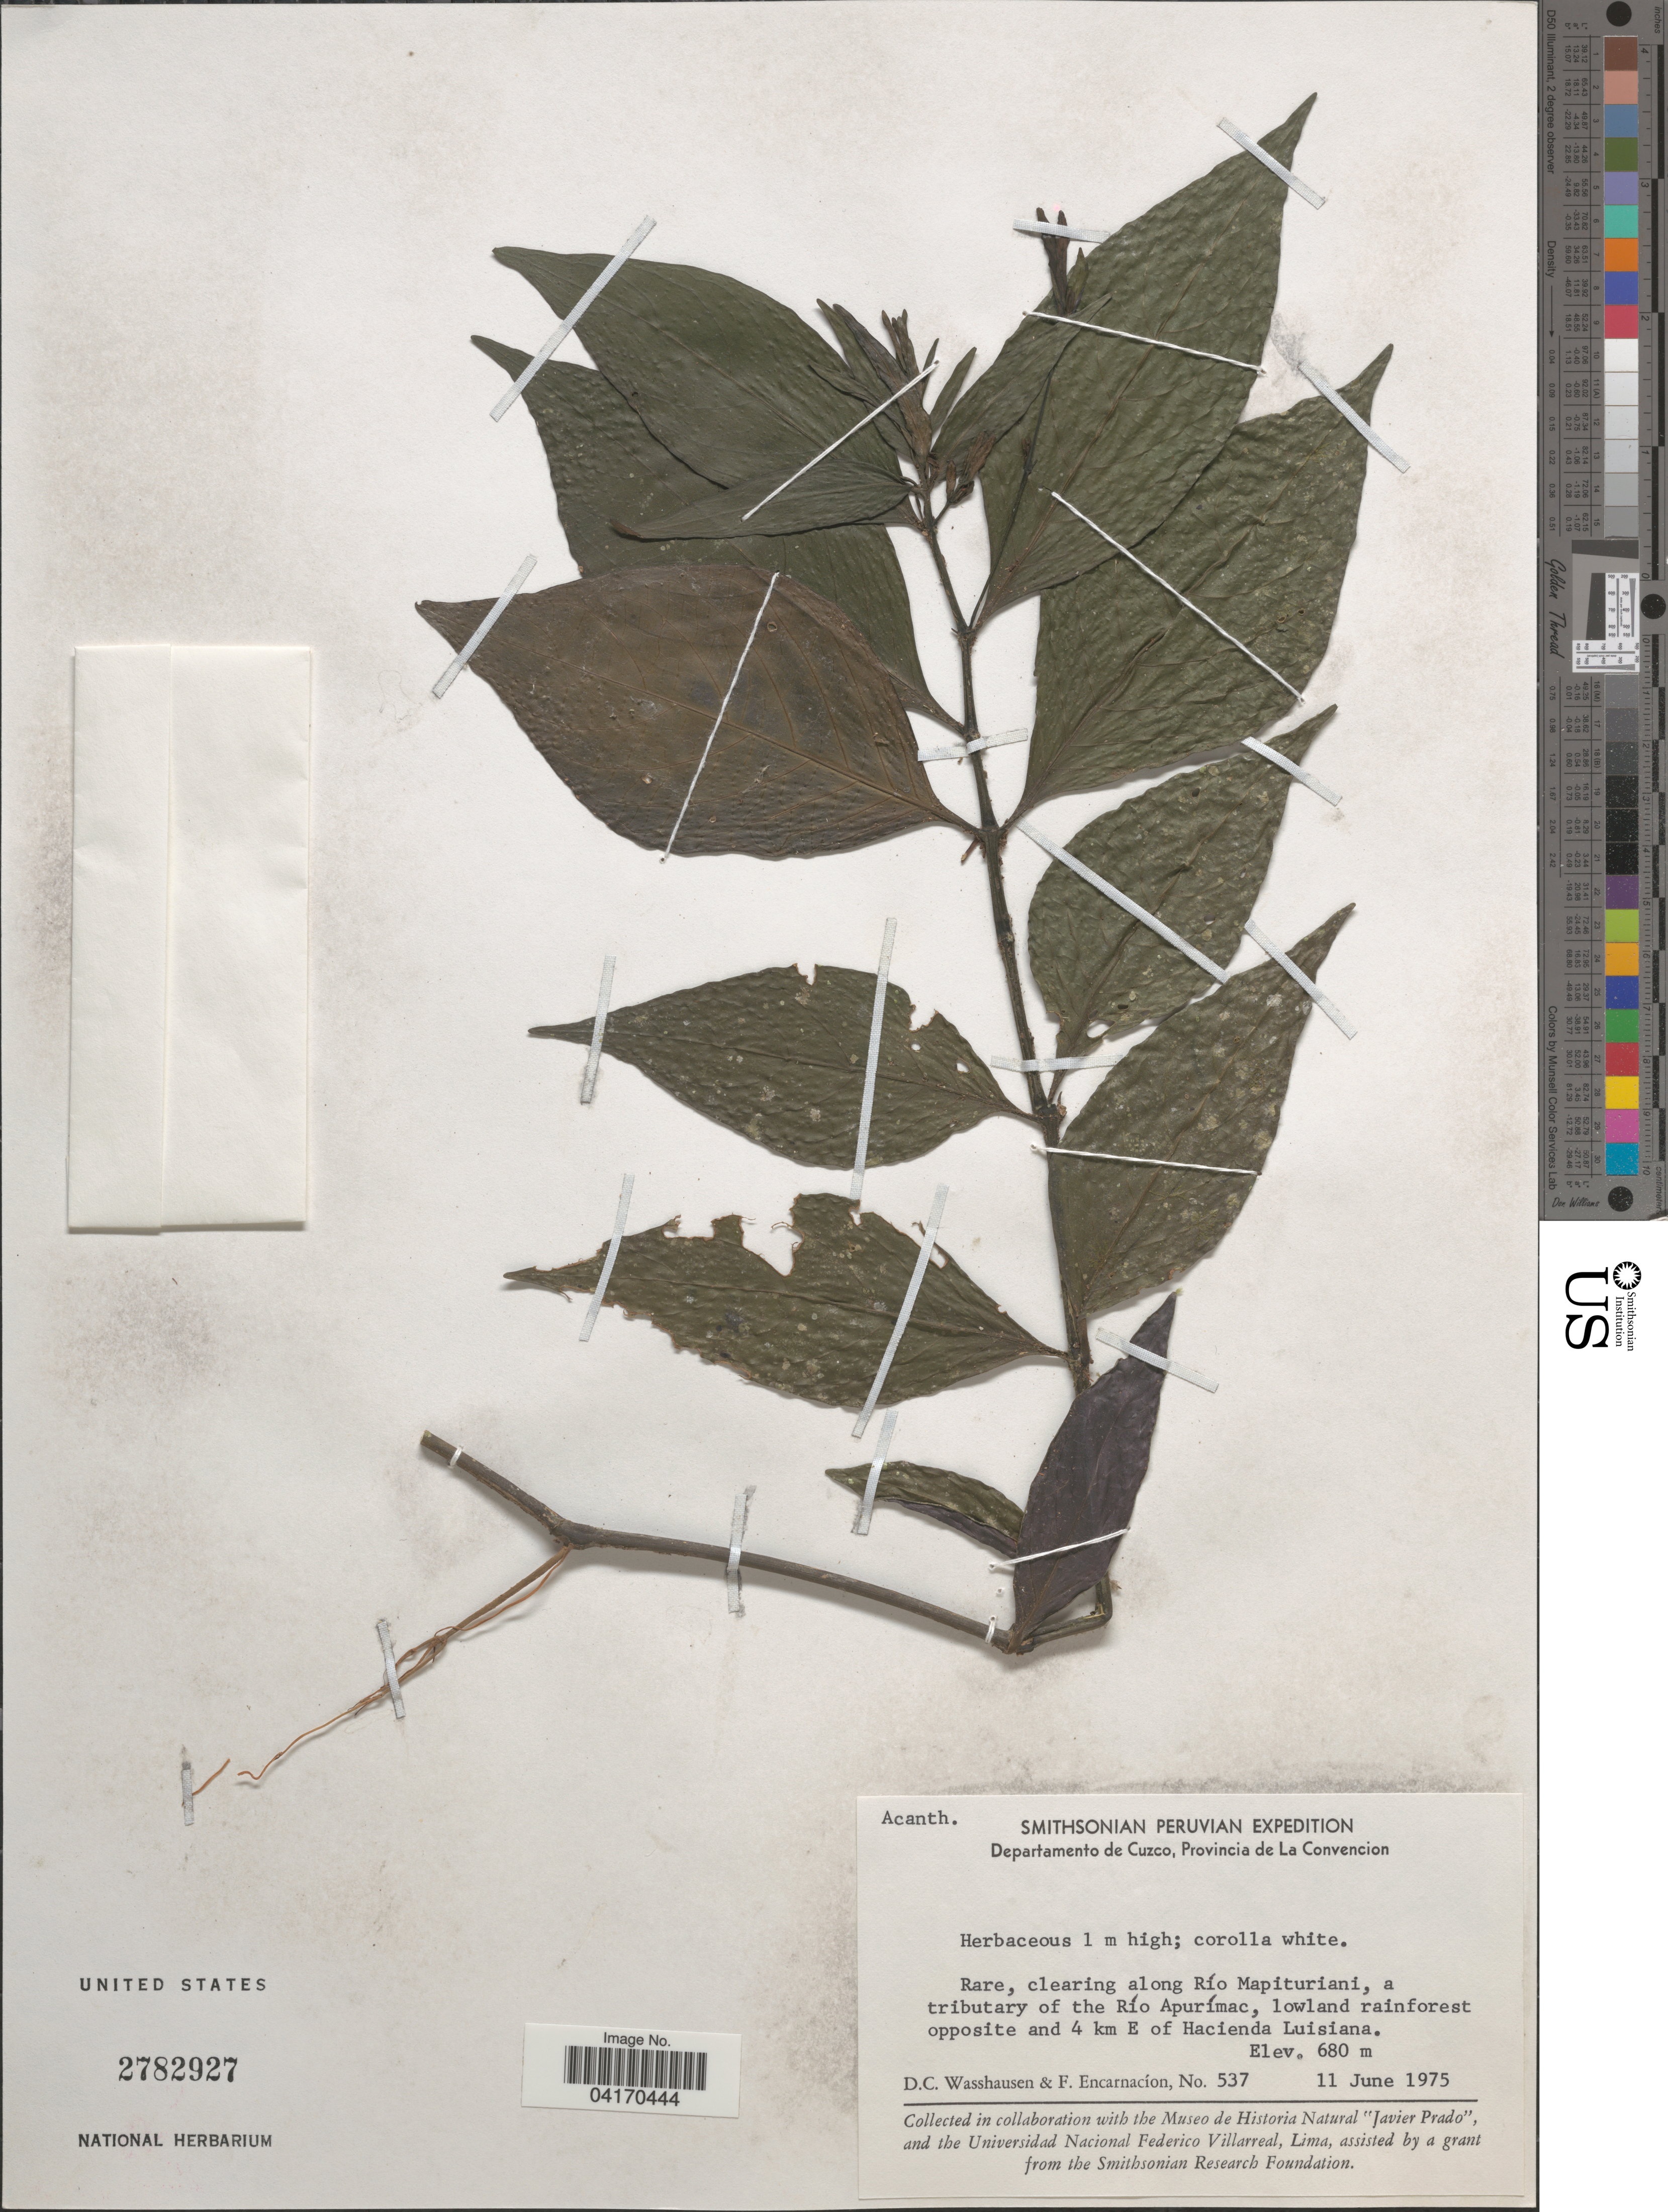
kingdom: Plantae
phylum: Tracheophyta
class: Magnoliopsida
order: Lamiales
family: Acanthaceae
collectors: D. C. Wasshausen & F. Encarnación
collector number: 537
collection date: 1975-06-11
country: Peru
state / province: Cusco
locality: Smithsonian Peruvian Expedition. Departamento de Cuzco, Provincia de La Convencion. Rare, clearing along Río Mapituriani, a tributary of the Río Apurímac, lowland rainforest opposite and 4 km E of Hacienda Luisiana.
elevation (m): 680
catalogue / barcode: US 2782927